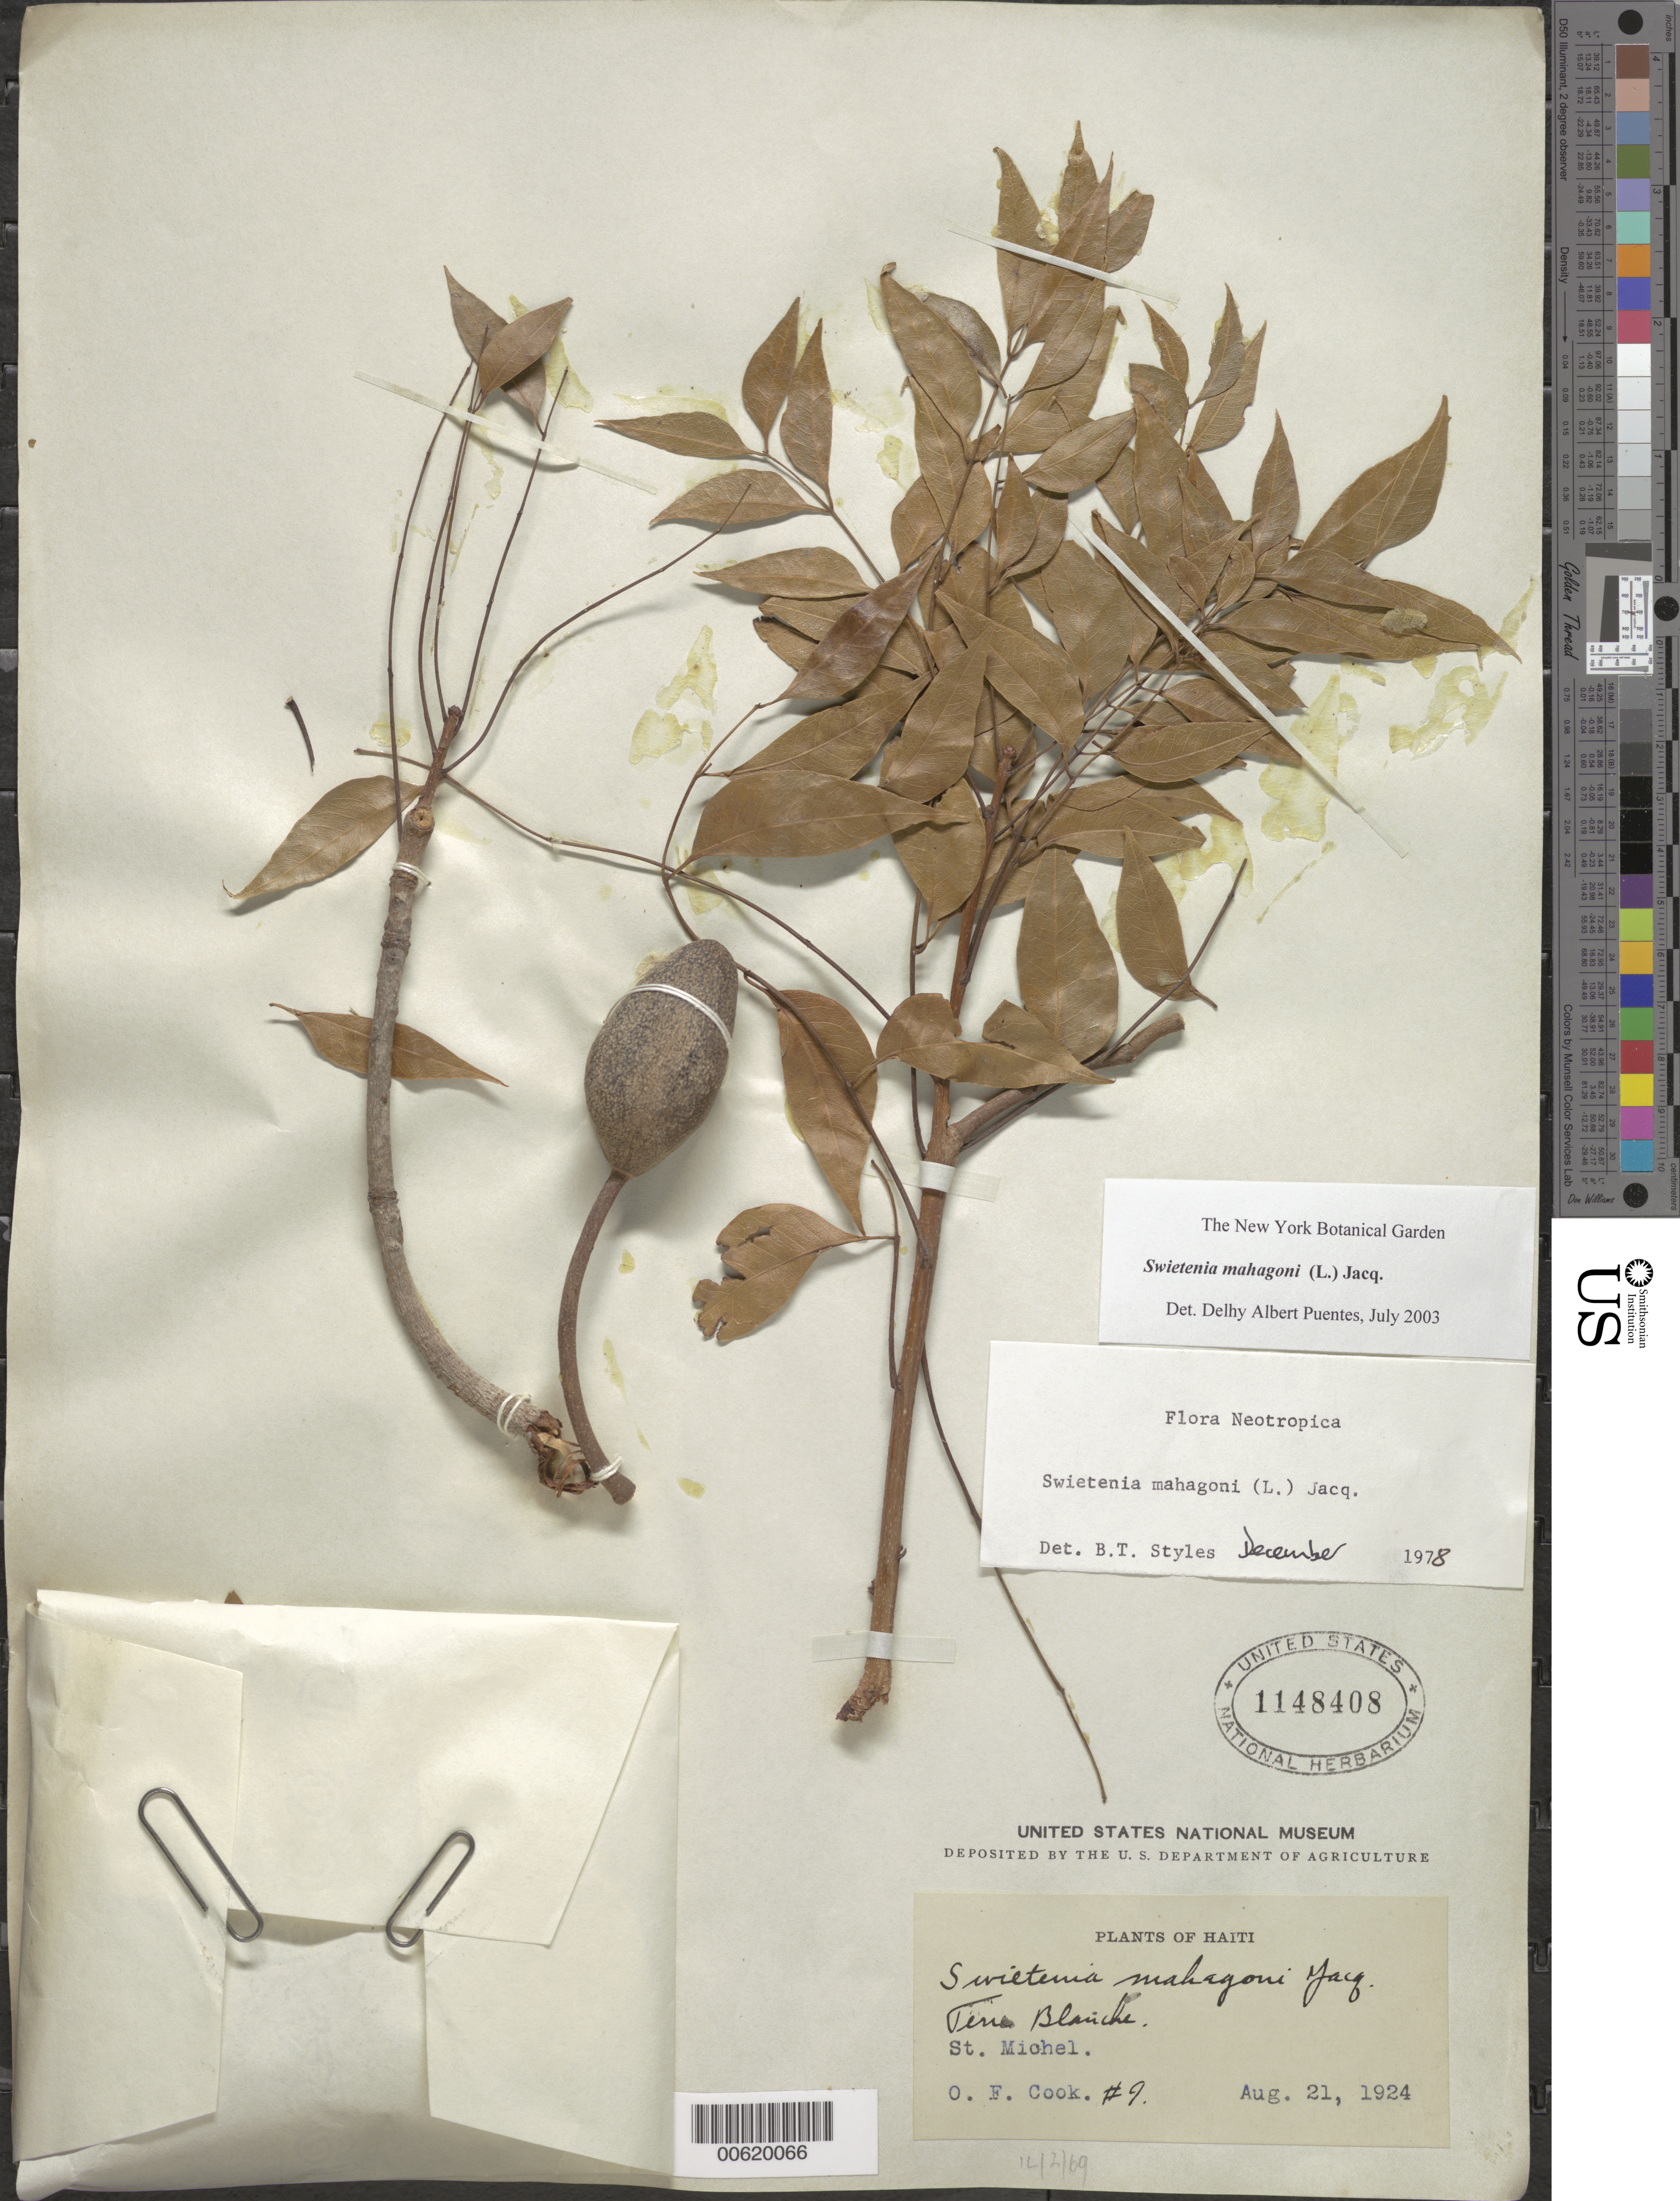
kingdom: Plantae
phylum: Tracheophyta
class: Magnoliopsida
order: Sapindales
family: Meliaceae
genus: Swietenia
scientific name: Swietenia mahagoni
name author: (L.) Jacq.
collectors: O. F. Cook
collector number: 9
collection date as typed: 21 Aug 1924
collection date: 1924-08-21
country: Haiti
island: Hispaniola Island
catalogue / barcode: US 1148408